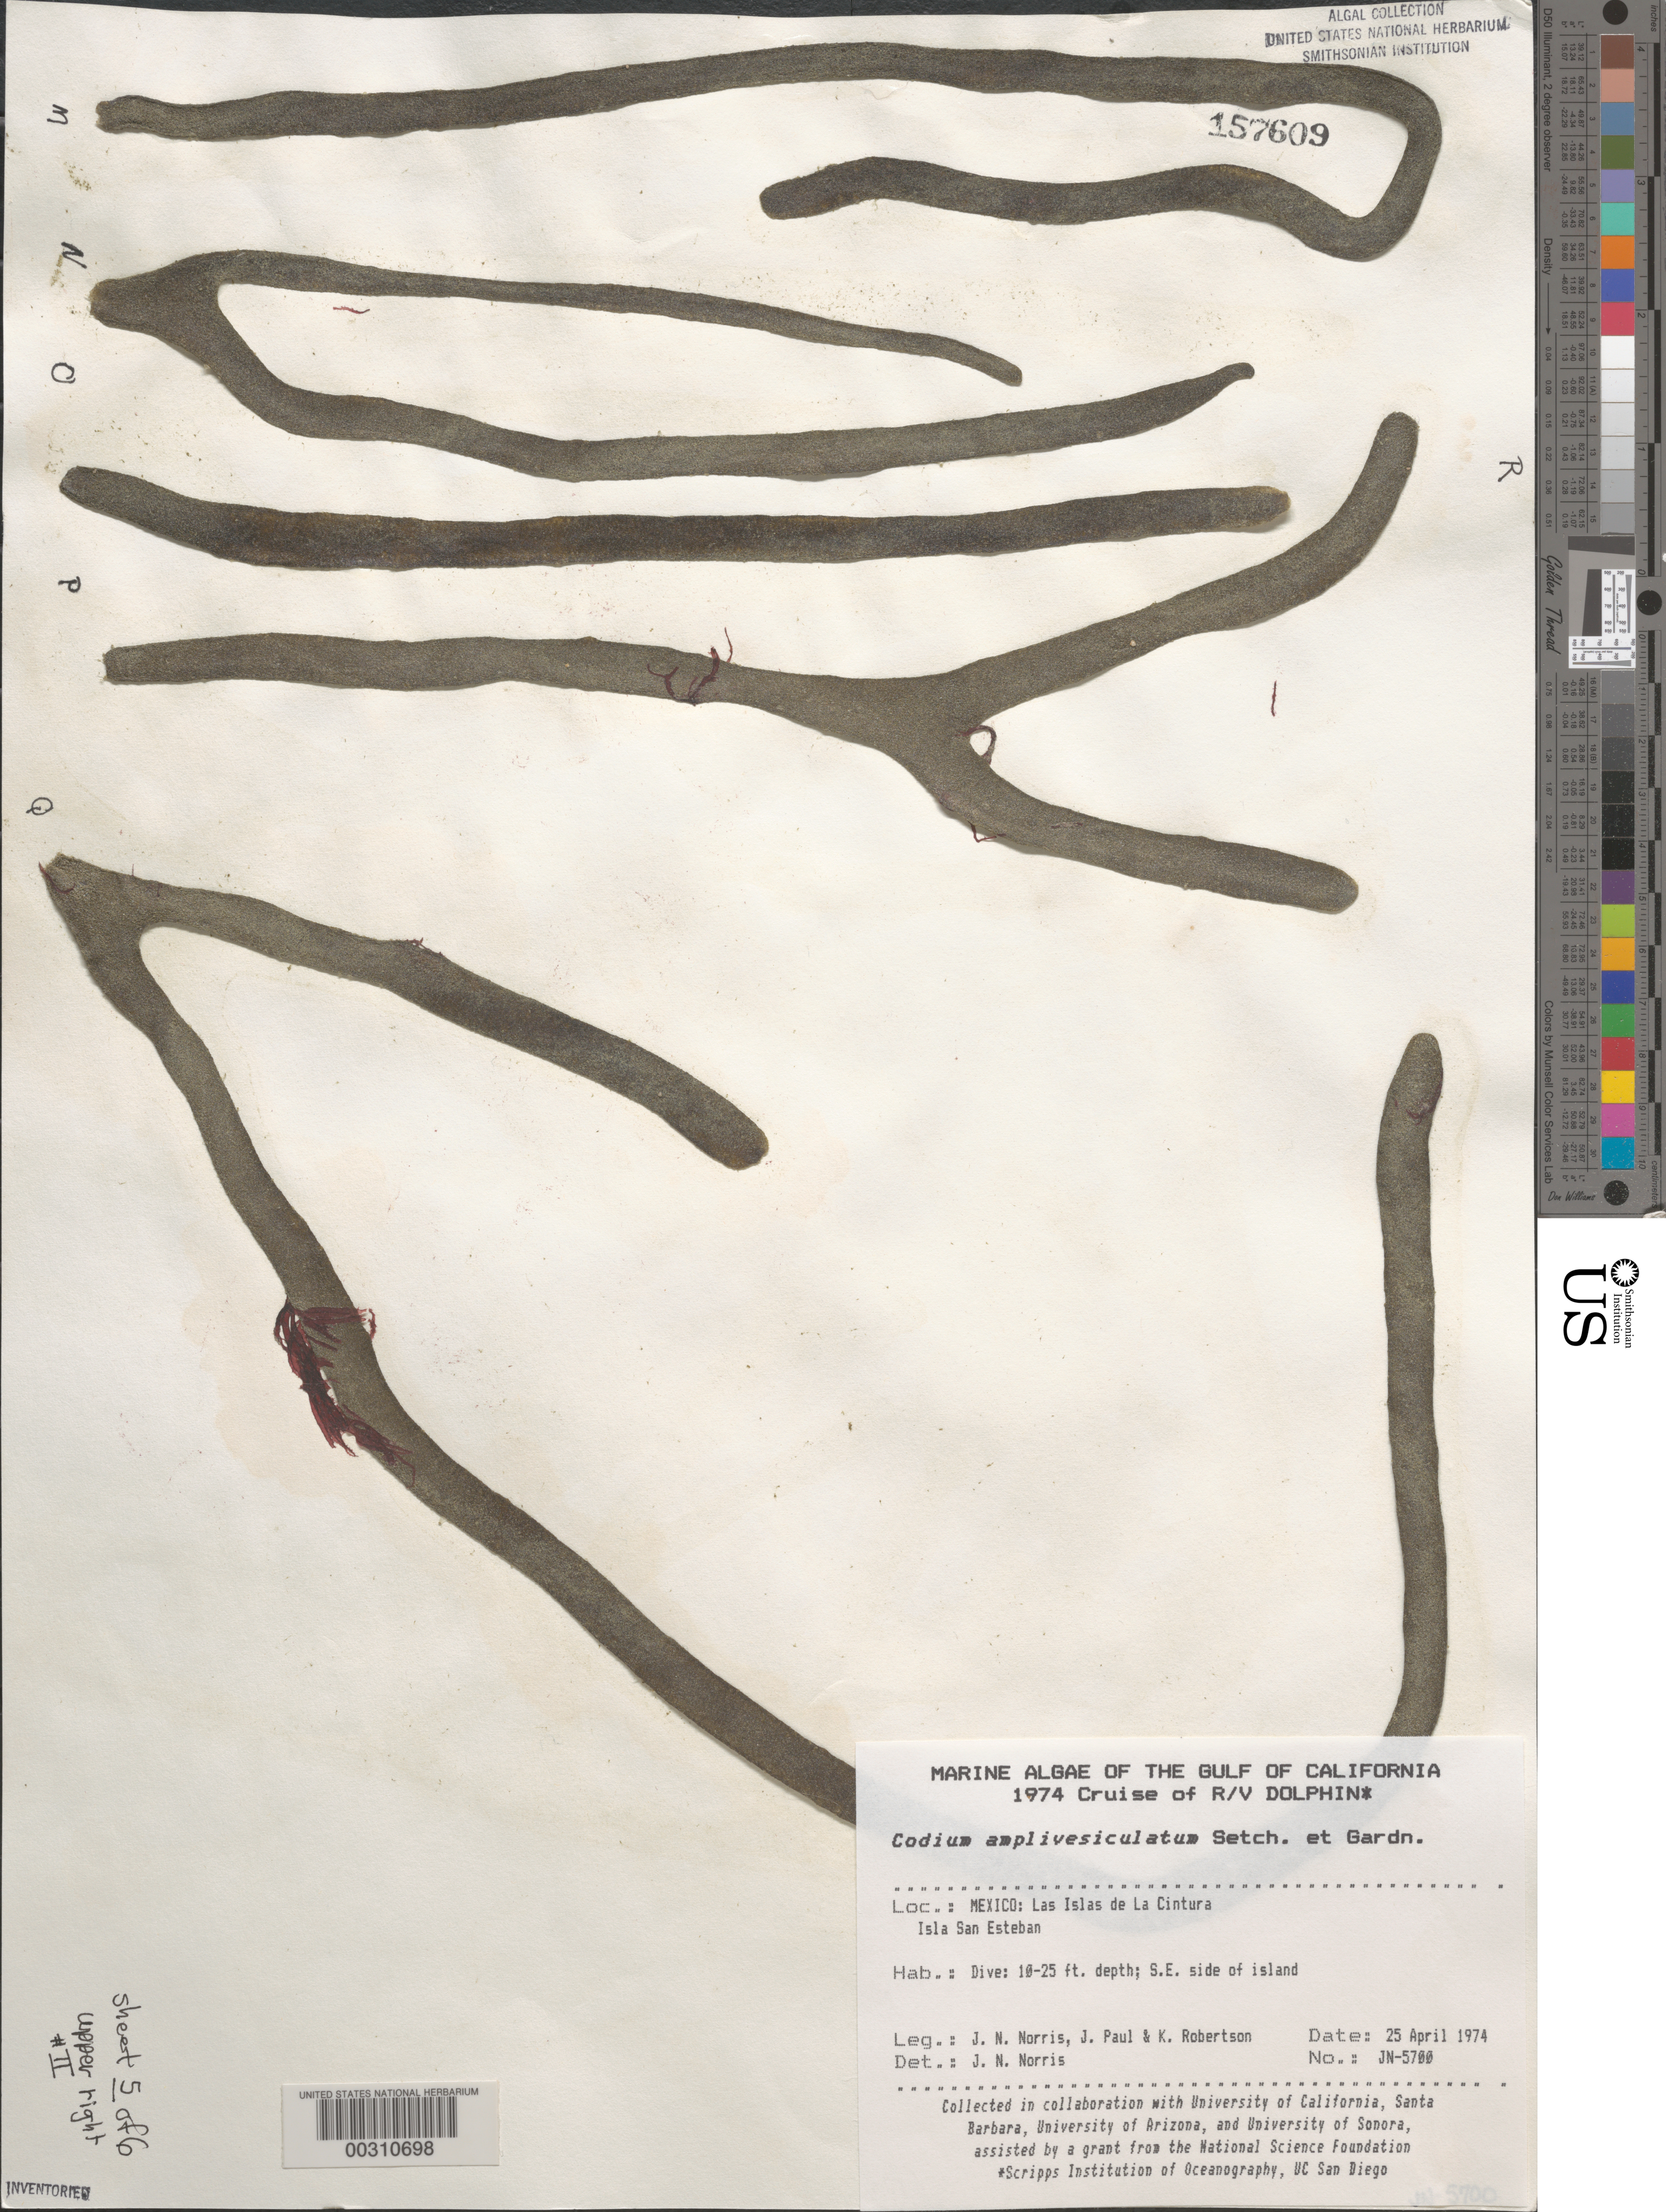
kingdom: Plantae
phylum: Chlorophyta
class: Ulvophyceae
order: Bryopsidales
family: Codiaceae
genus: Codium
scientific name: Codium amplivesiculatum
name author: Setch. & N.L. Gardner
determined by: Norris, James N.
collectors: J. N. Norris, J. Paul & K. Robertson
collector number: JN-5700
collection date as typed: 25 Apr 1974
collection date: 1974-04-25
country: Mexico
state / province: Baja California Norte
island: Isla San Esteban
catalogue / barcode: US 157609